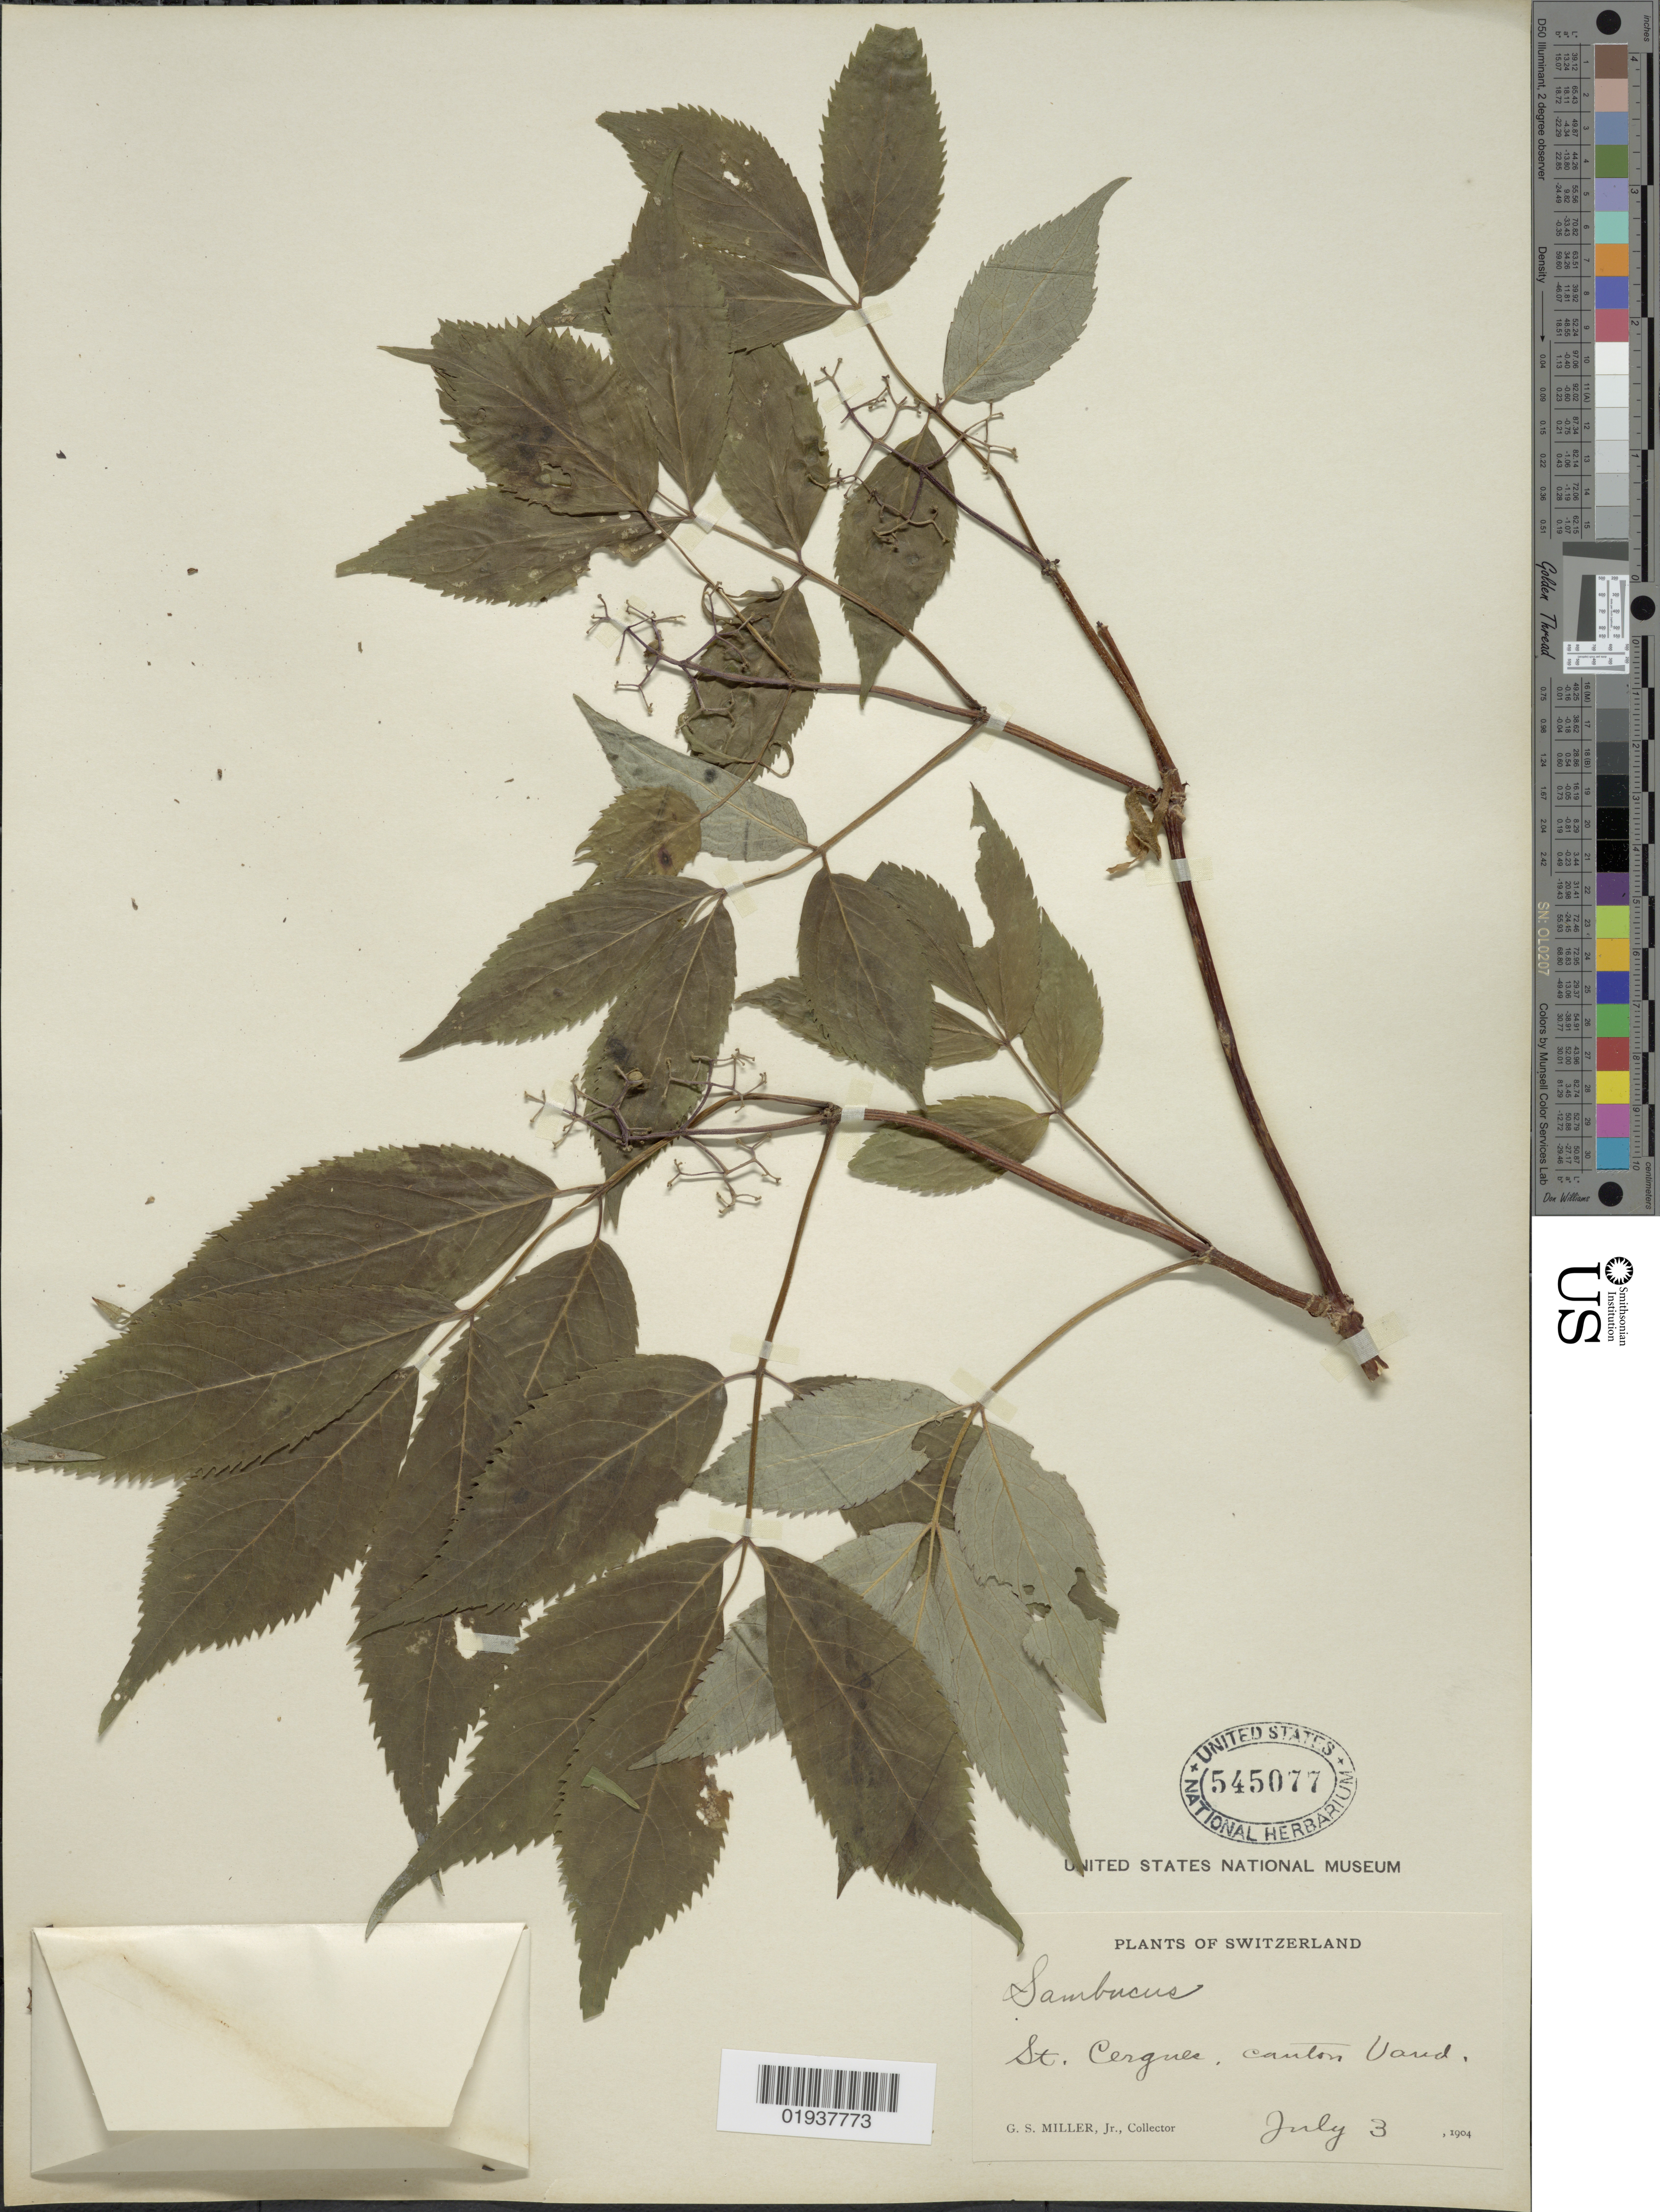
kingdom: Plantae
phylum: Tracheophyta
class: Magnoliopsida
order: Dipsacales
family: Viburnaceae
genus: Sambucus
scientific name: Sambucus racemosa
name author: L.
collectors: G. S. Miller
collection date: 1904-07-03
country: Switzerland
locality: St Cergues, canton Vaud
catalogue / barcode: US 545077